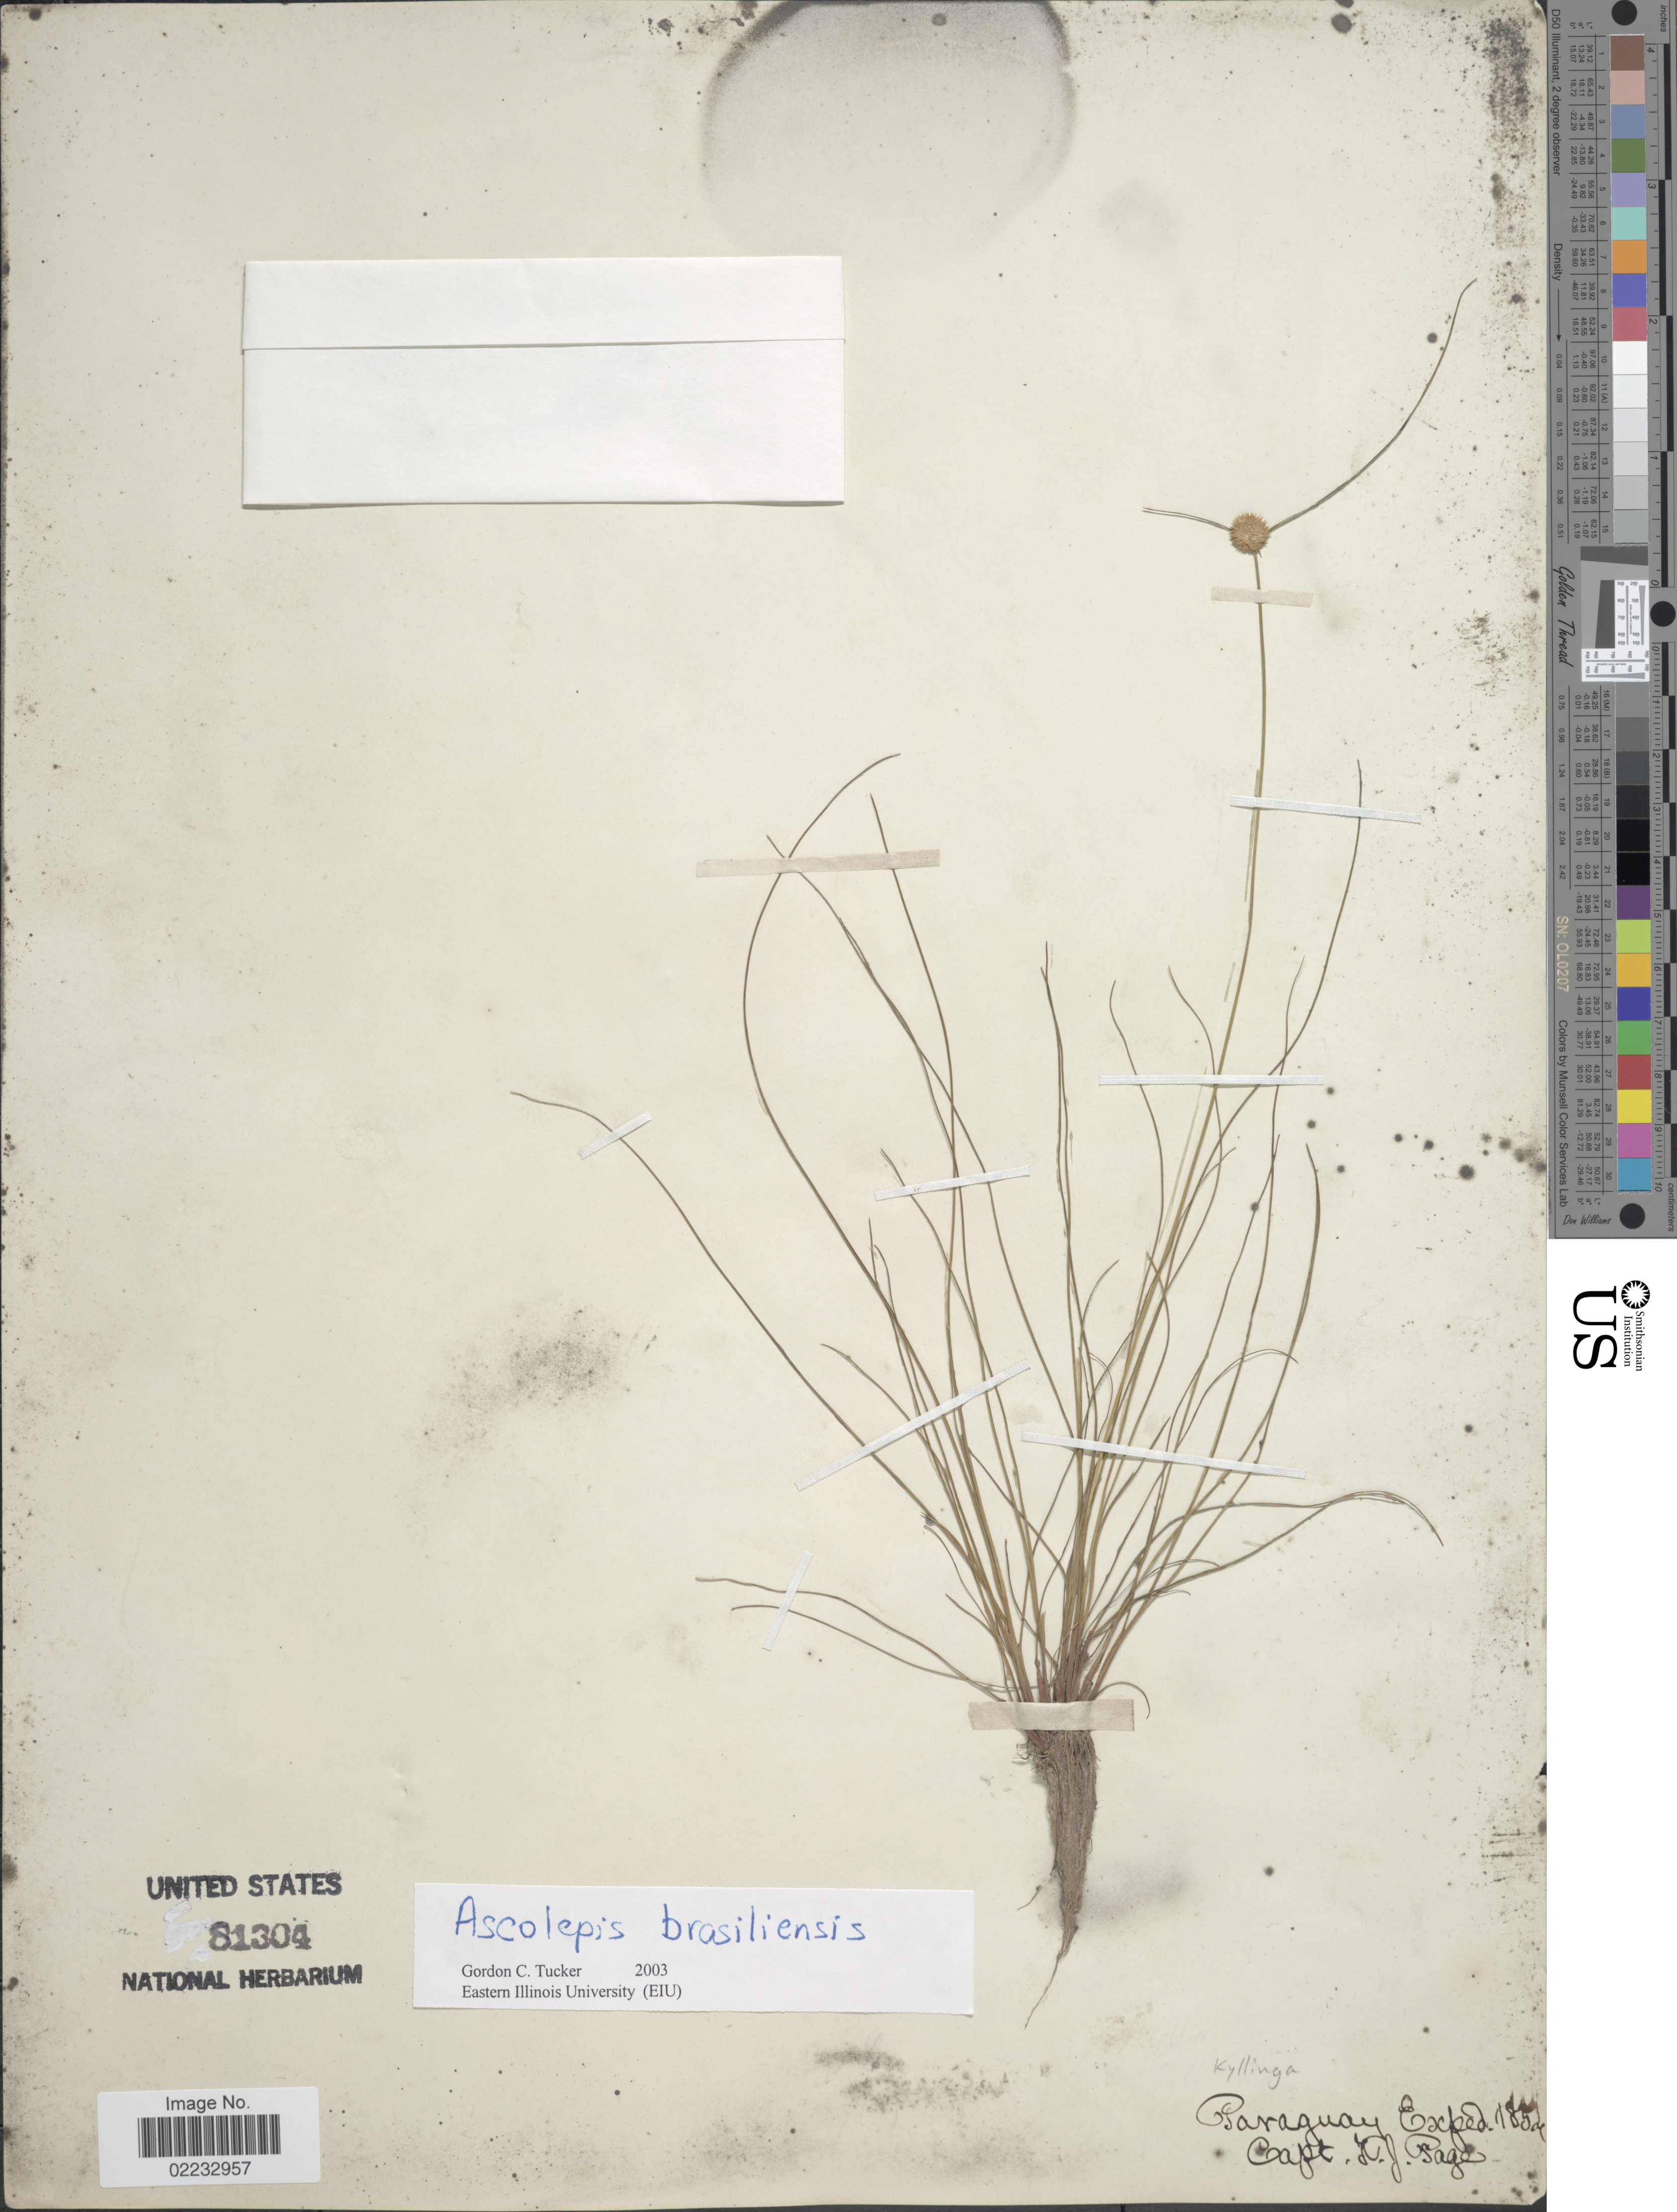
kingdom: Plantae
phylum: Tracheophyta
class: Liliopsida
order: Poales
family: Cyperaceae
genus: Cyperus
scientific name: Cyperus brasiliensis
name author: (Kunth) Bauters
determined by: Strong, M. T., (US), Smithsonian Institution - National Museum of Natural History (UNITED STATES)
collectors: T. J. Page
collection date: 1852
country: Paraguay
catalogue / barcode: US 81304